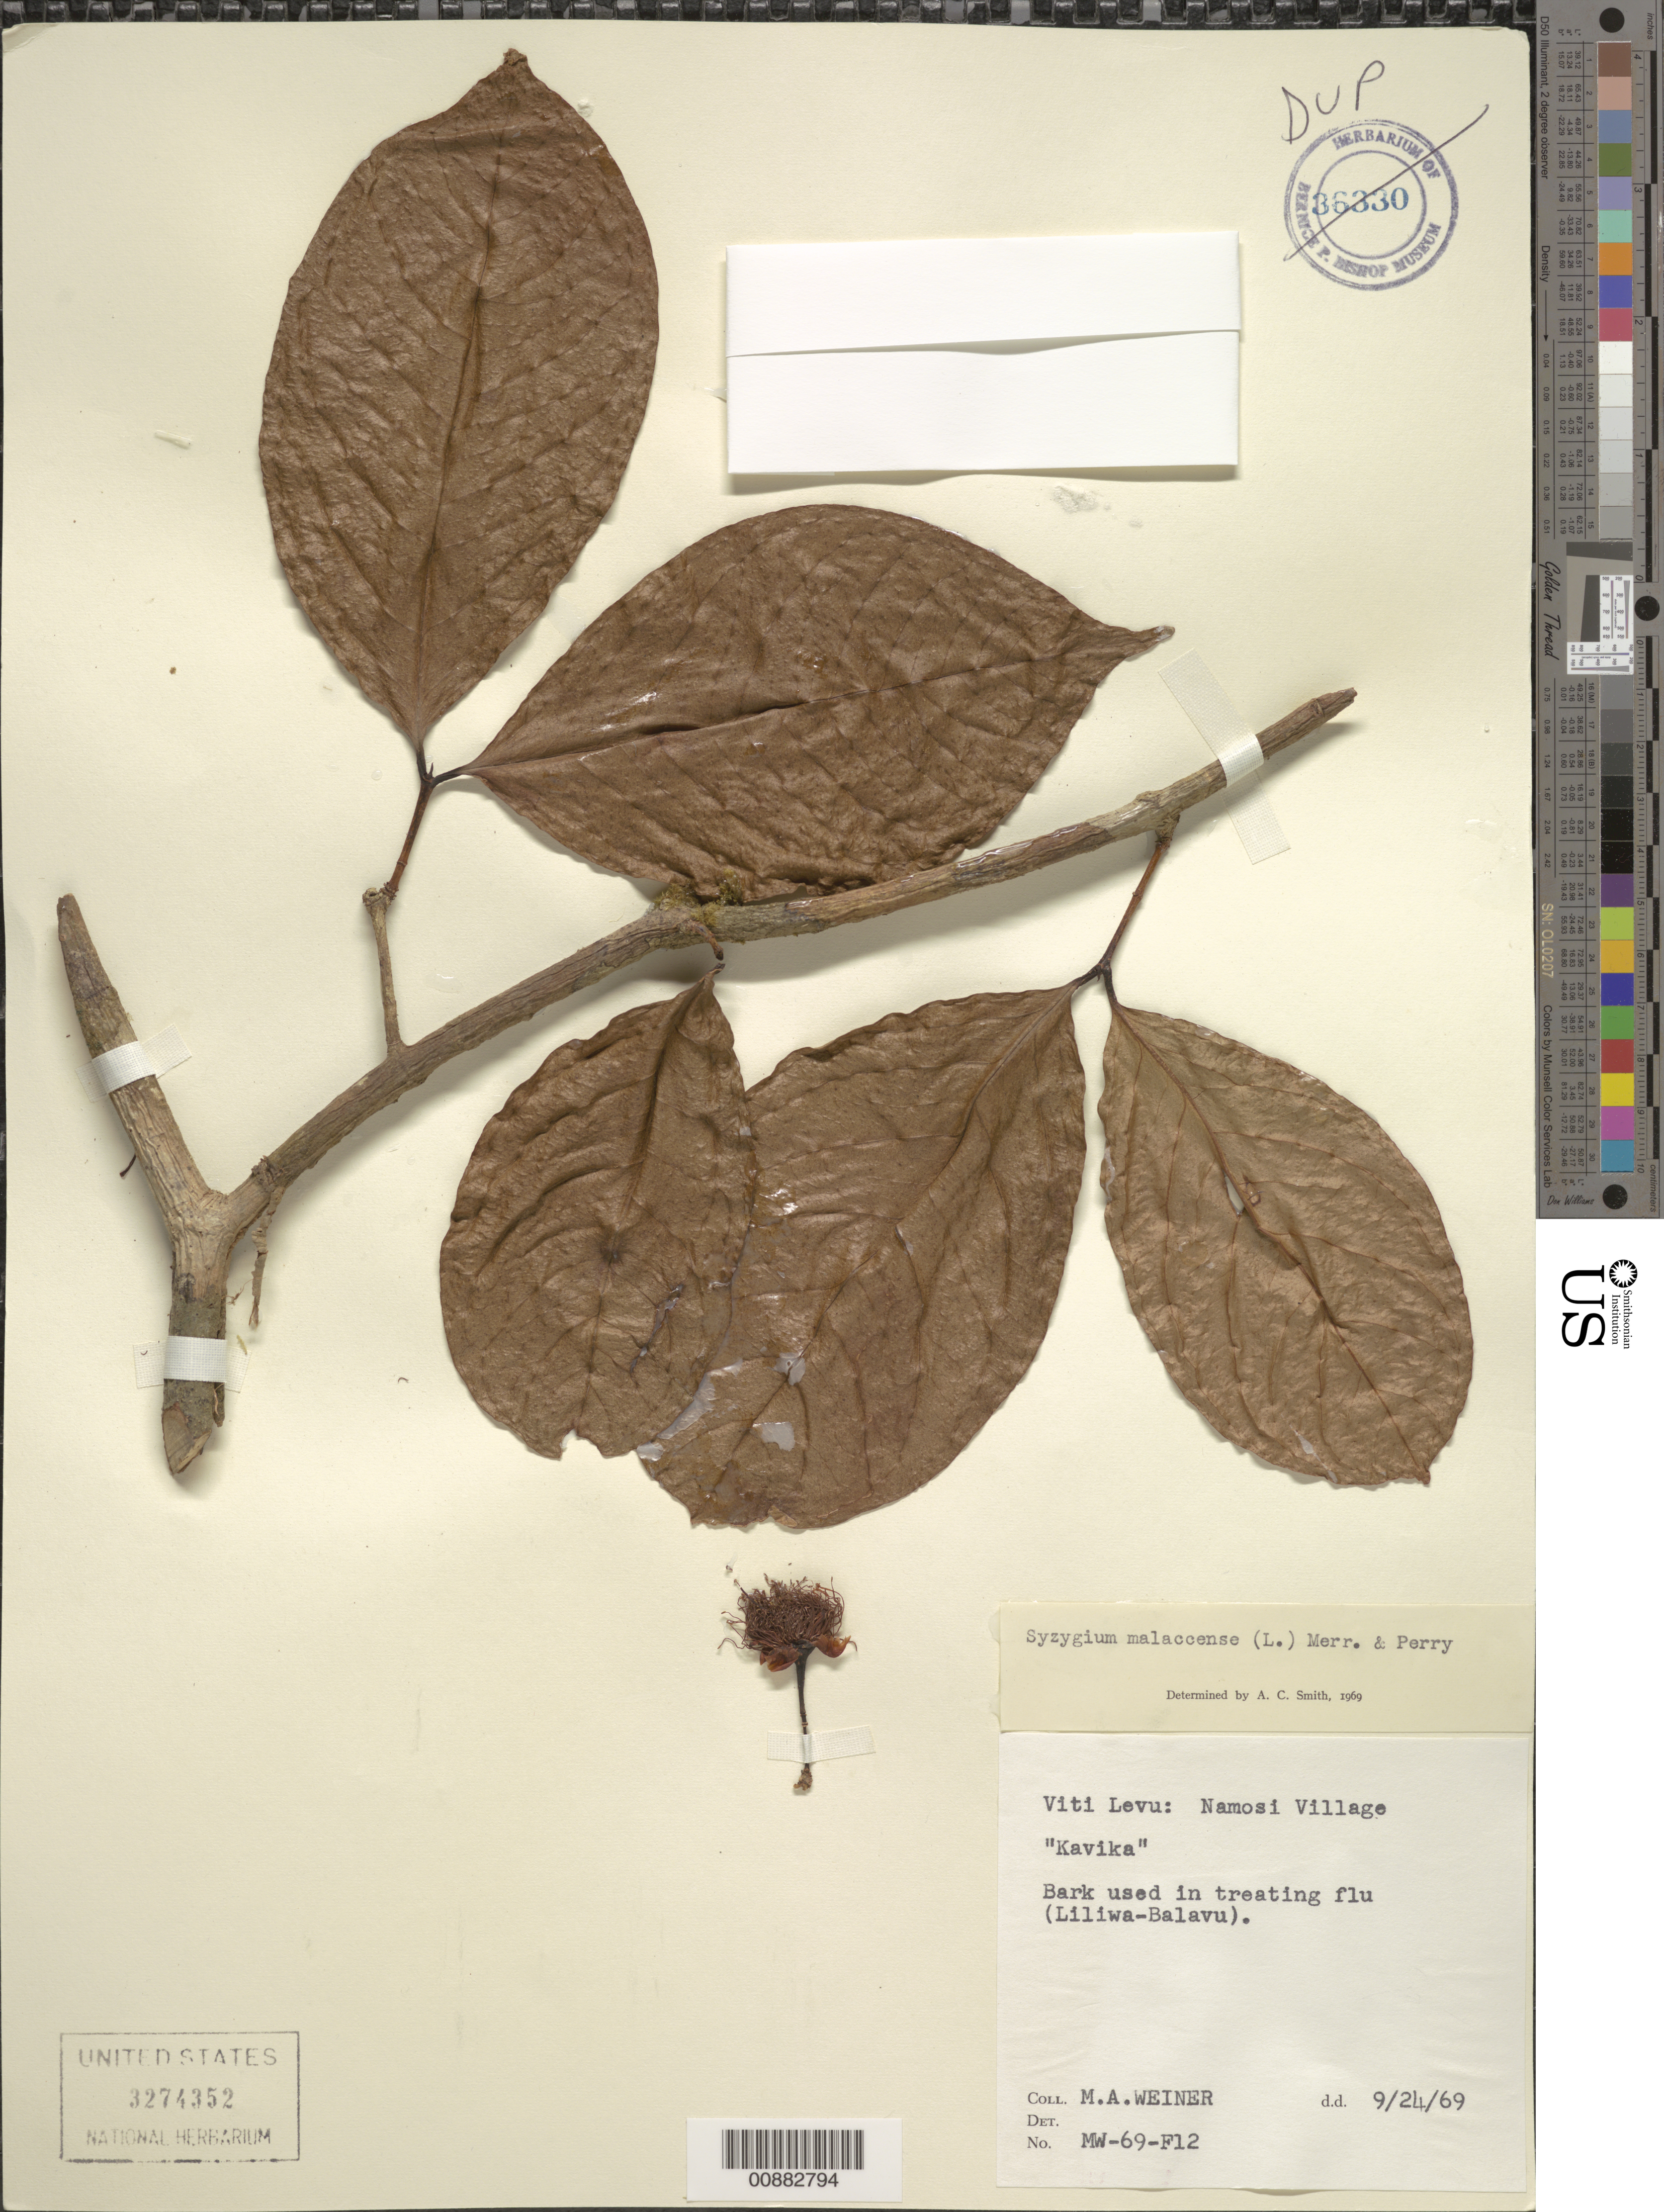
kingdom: Plantae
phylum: Tracheophyta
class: Magnoliopsida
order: Myrtales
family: Myrtaceae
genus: Syzygium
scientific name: Syzygium malaccense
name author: (L.) Merr. & L.M. Perry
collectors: M. Weiner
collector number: MW-69-F12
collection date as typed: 24 Sep 1969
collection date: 1969-09-24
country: Fiji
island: Viti Levu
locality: Namosi village.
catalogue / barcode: US 3274352